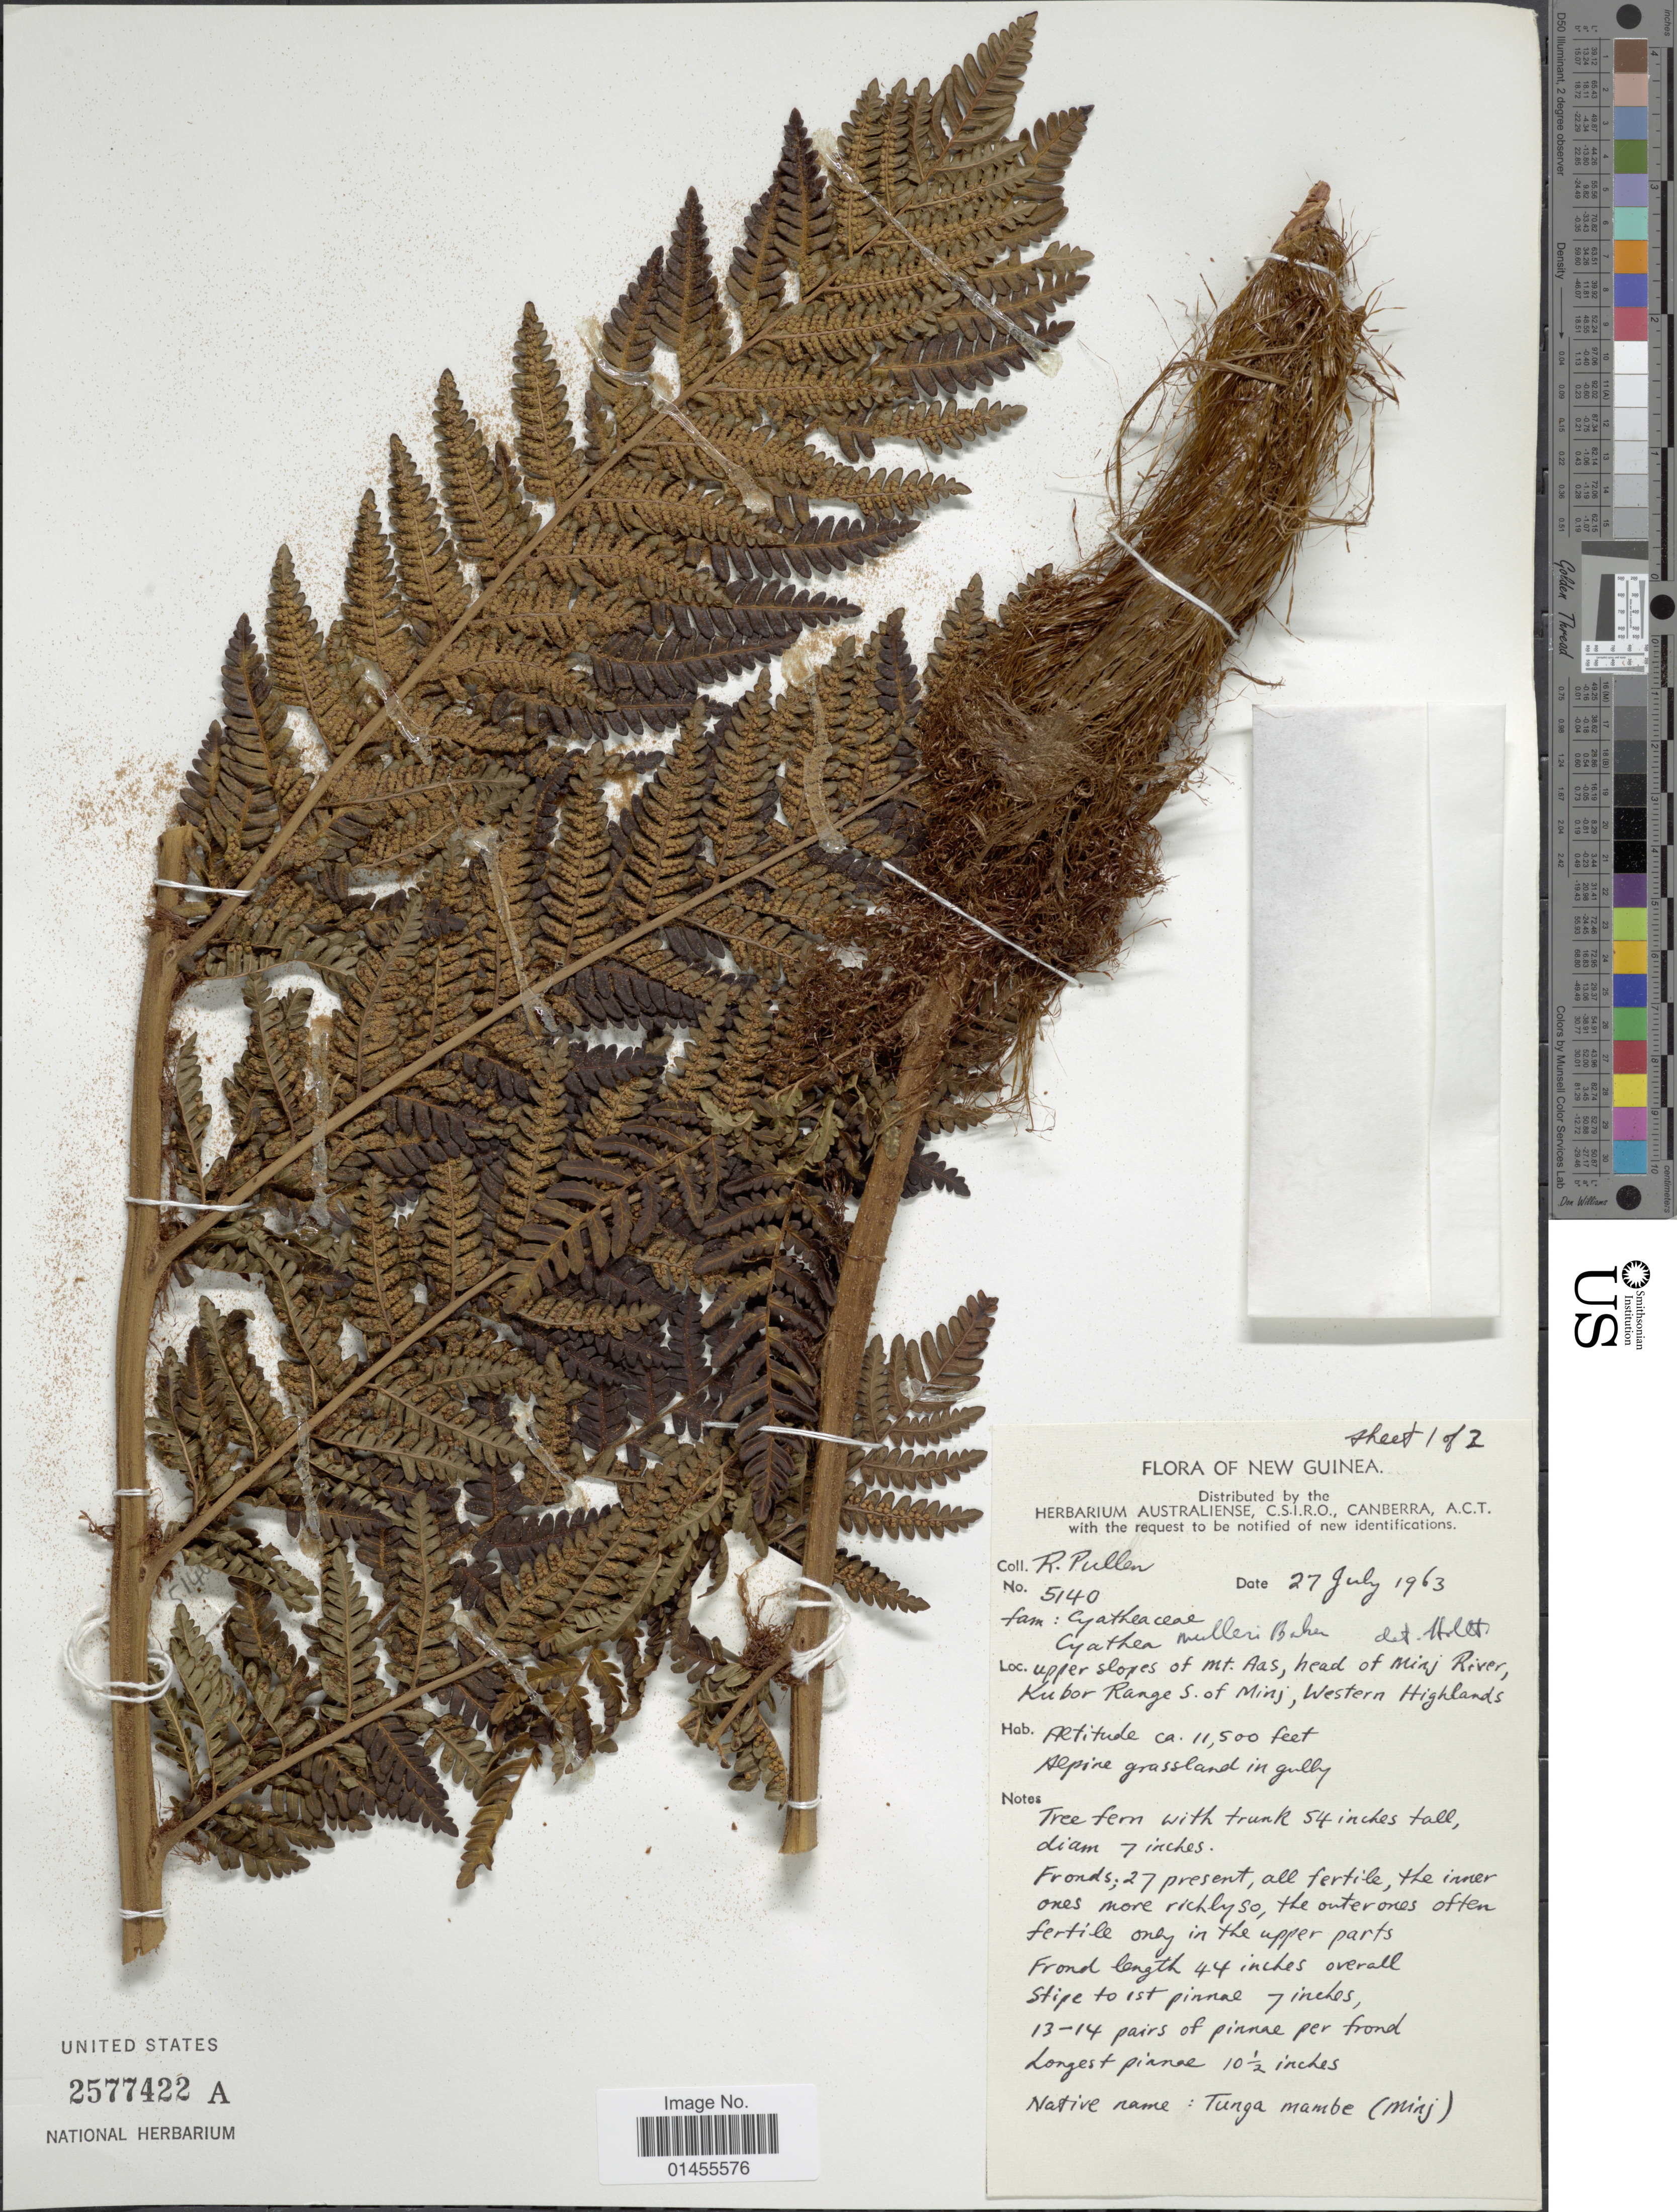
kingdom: Plantae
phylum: Tracheophyta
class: Polypodiopsida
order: Cyatheales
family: Cyatheaceae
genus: Alsophila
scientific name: Alsophila muelleri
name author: (Baker) R.M. Tryon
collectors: R. Pullen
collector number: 5140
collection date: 1963-07-27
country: Papua New Guinea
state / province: Western Highlands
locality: New Guinea. Upper slopes of Mt. Aas, head of Minj River, Kubor Ranges S. of Minj, Western Highlands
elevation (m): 3505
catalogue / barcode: US 2577422A